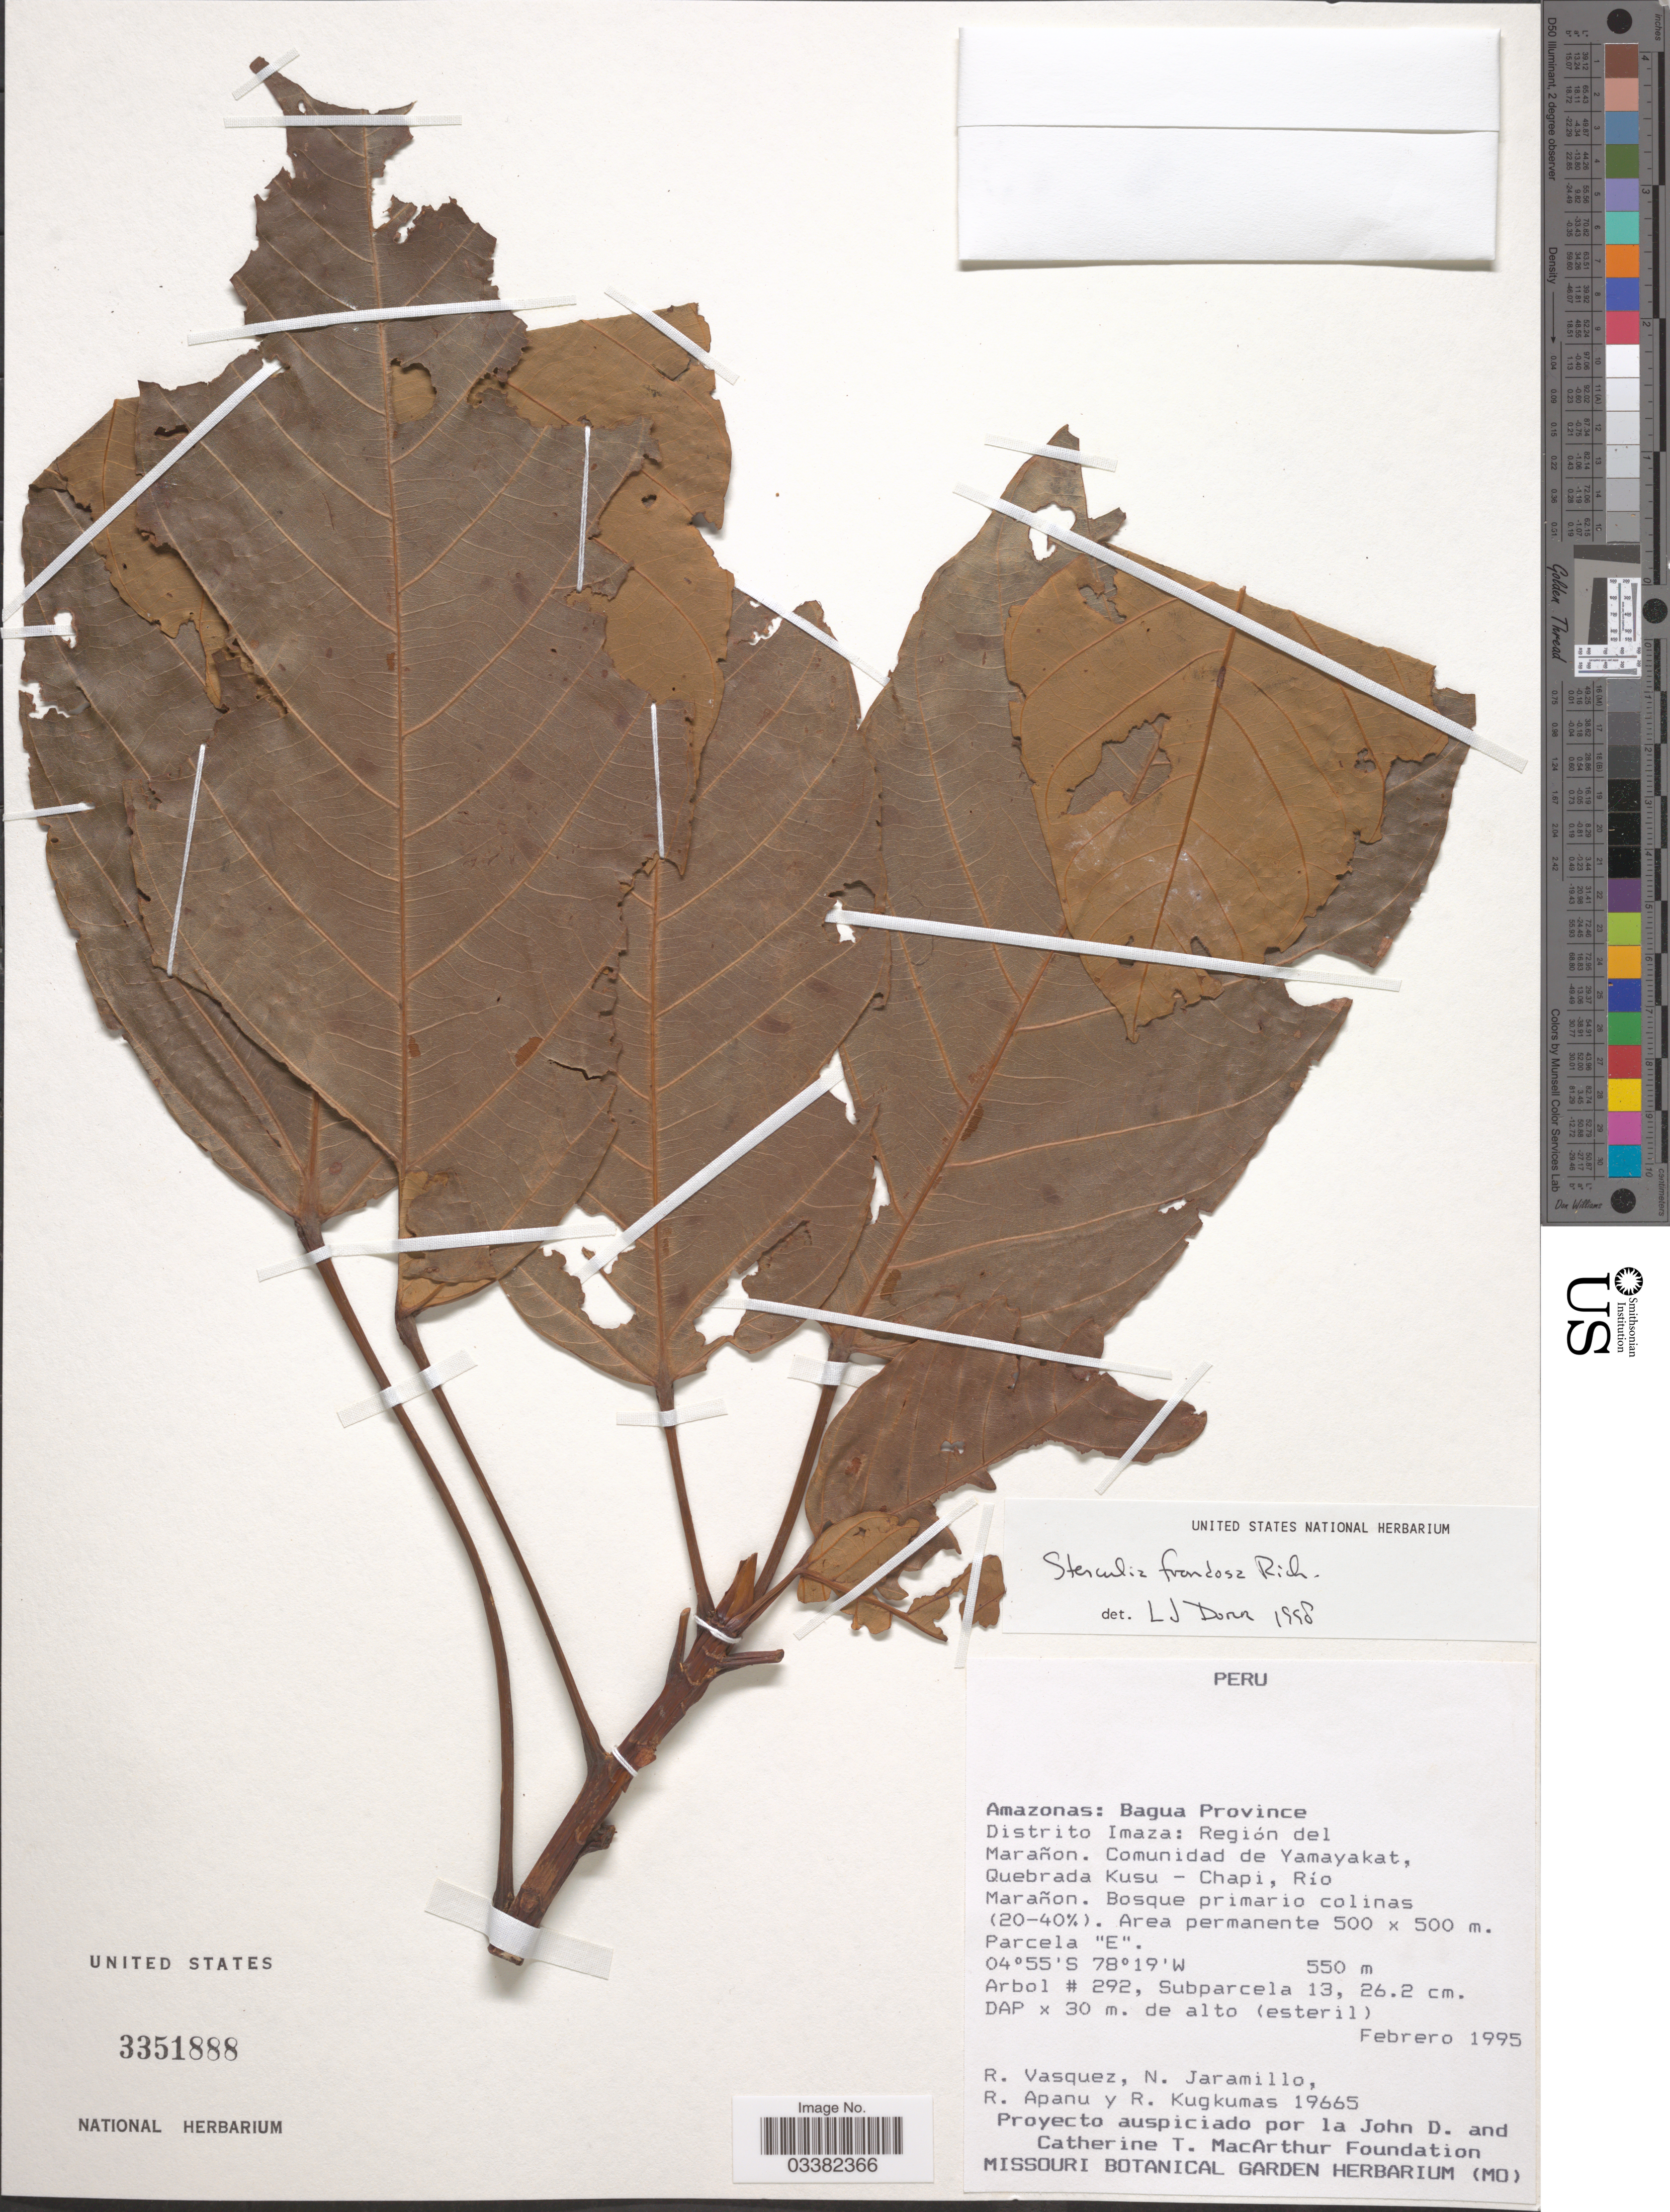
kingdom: Plantae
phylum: Tracheophyta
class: Magnoliopsida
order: Malvales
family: Malvaceae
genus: Sterculia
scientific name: Sterculia frondosa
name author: Rich.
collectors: R. Vasquez, N. Jaramillo, R. Apanu & R. Kugkumas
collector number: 19665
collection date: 1995-02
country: Peru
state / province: Amazonas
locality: Bagua Province. Distrito Imaza: Región del Marañon. Comunidad de Yamayakat, Quebrada Kusu - Chapi, Río Marañon. Parcela "E".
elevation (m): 550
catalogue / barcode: US 3351888